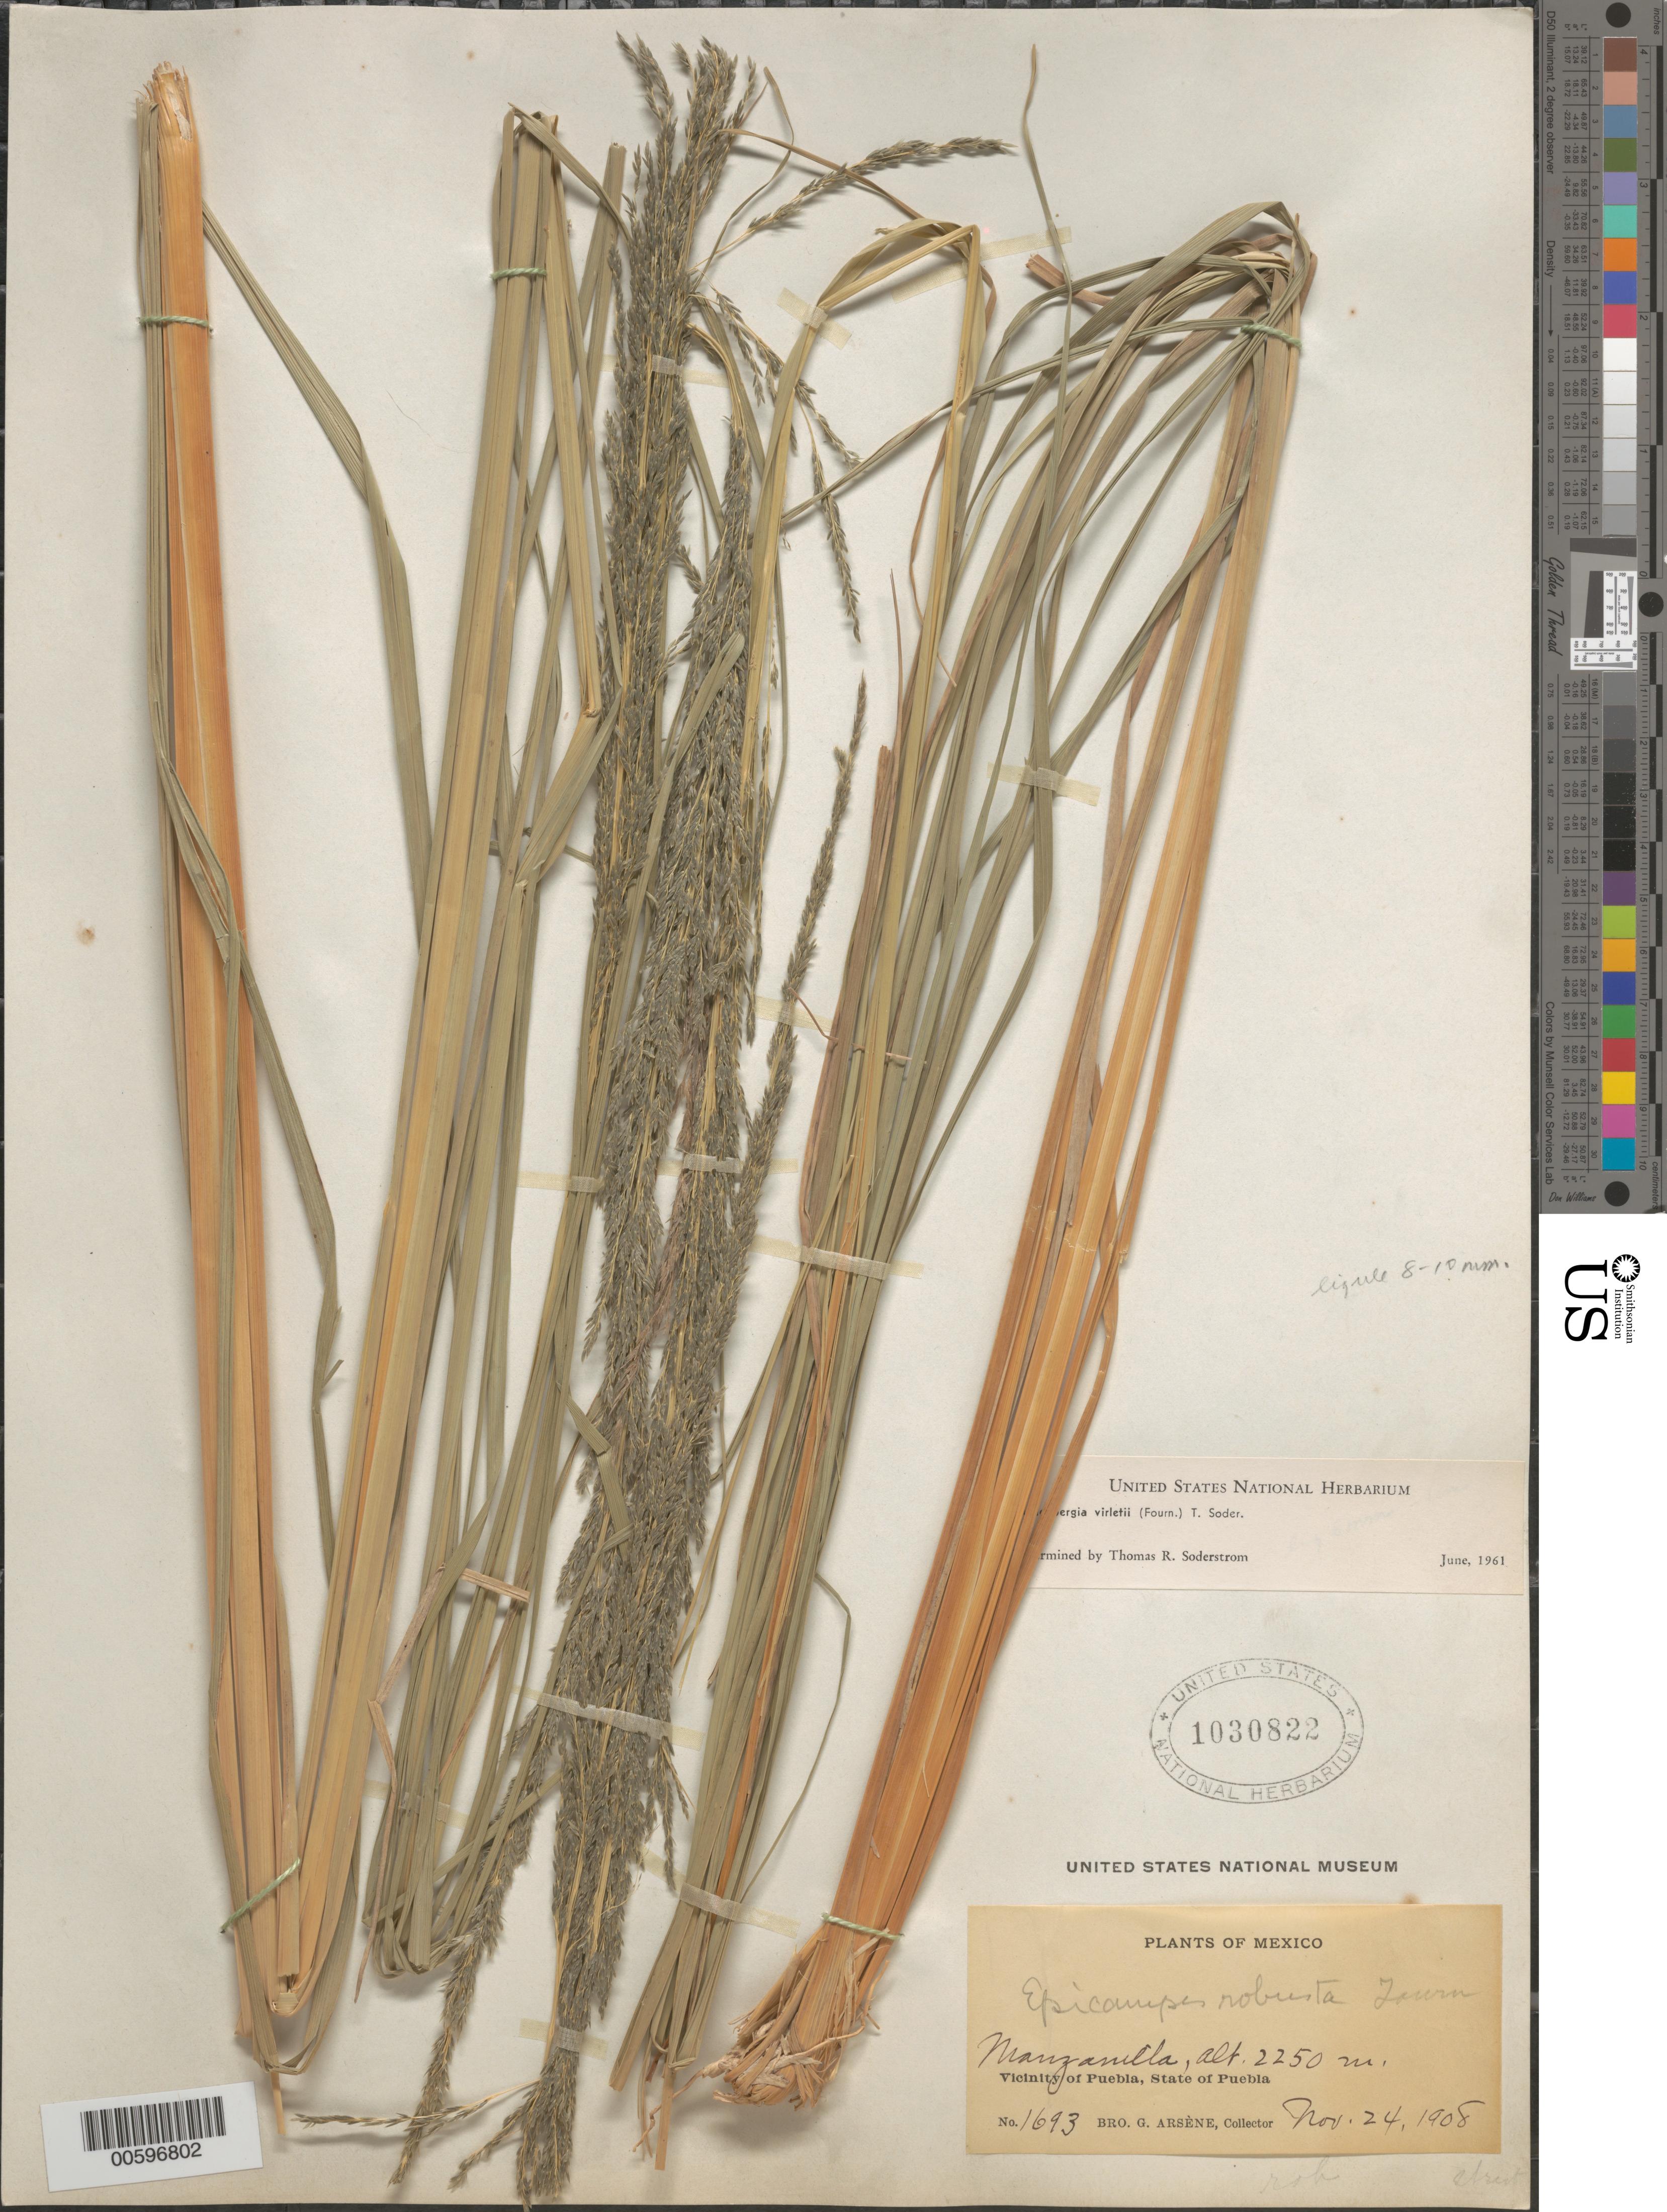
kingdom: Plantae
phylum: Tracheophyta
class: Liliopsida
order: Poales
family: Poaceae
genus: Muhlenbergia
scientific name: Muhlenbergia virletii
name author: (E. Fourn.) Soderstr.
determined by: Soderstrom, T. R.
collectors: Bro. G. Arsène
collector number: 1693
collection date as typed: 24 Nov 1908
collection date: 1908-11-24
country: Mexico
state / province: Puebla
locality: Manzanilla, Vicinity of Puebla.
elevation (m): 2250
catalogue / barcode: US 1030822